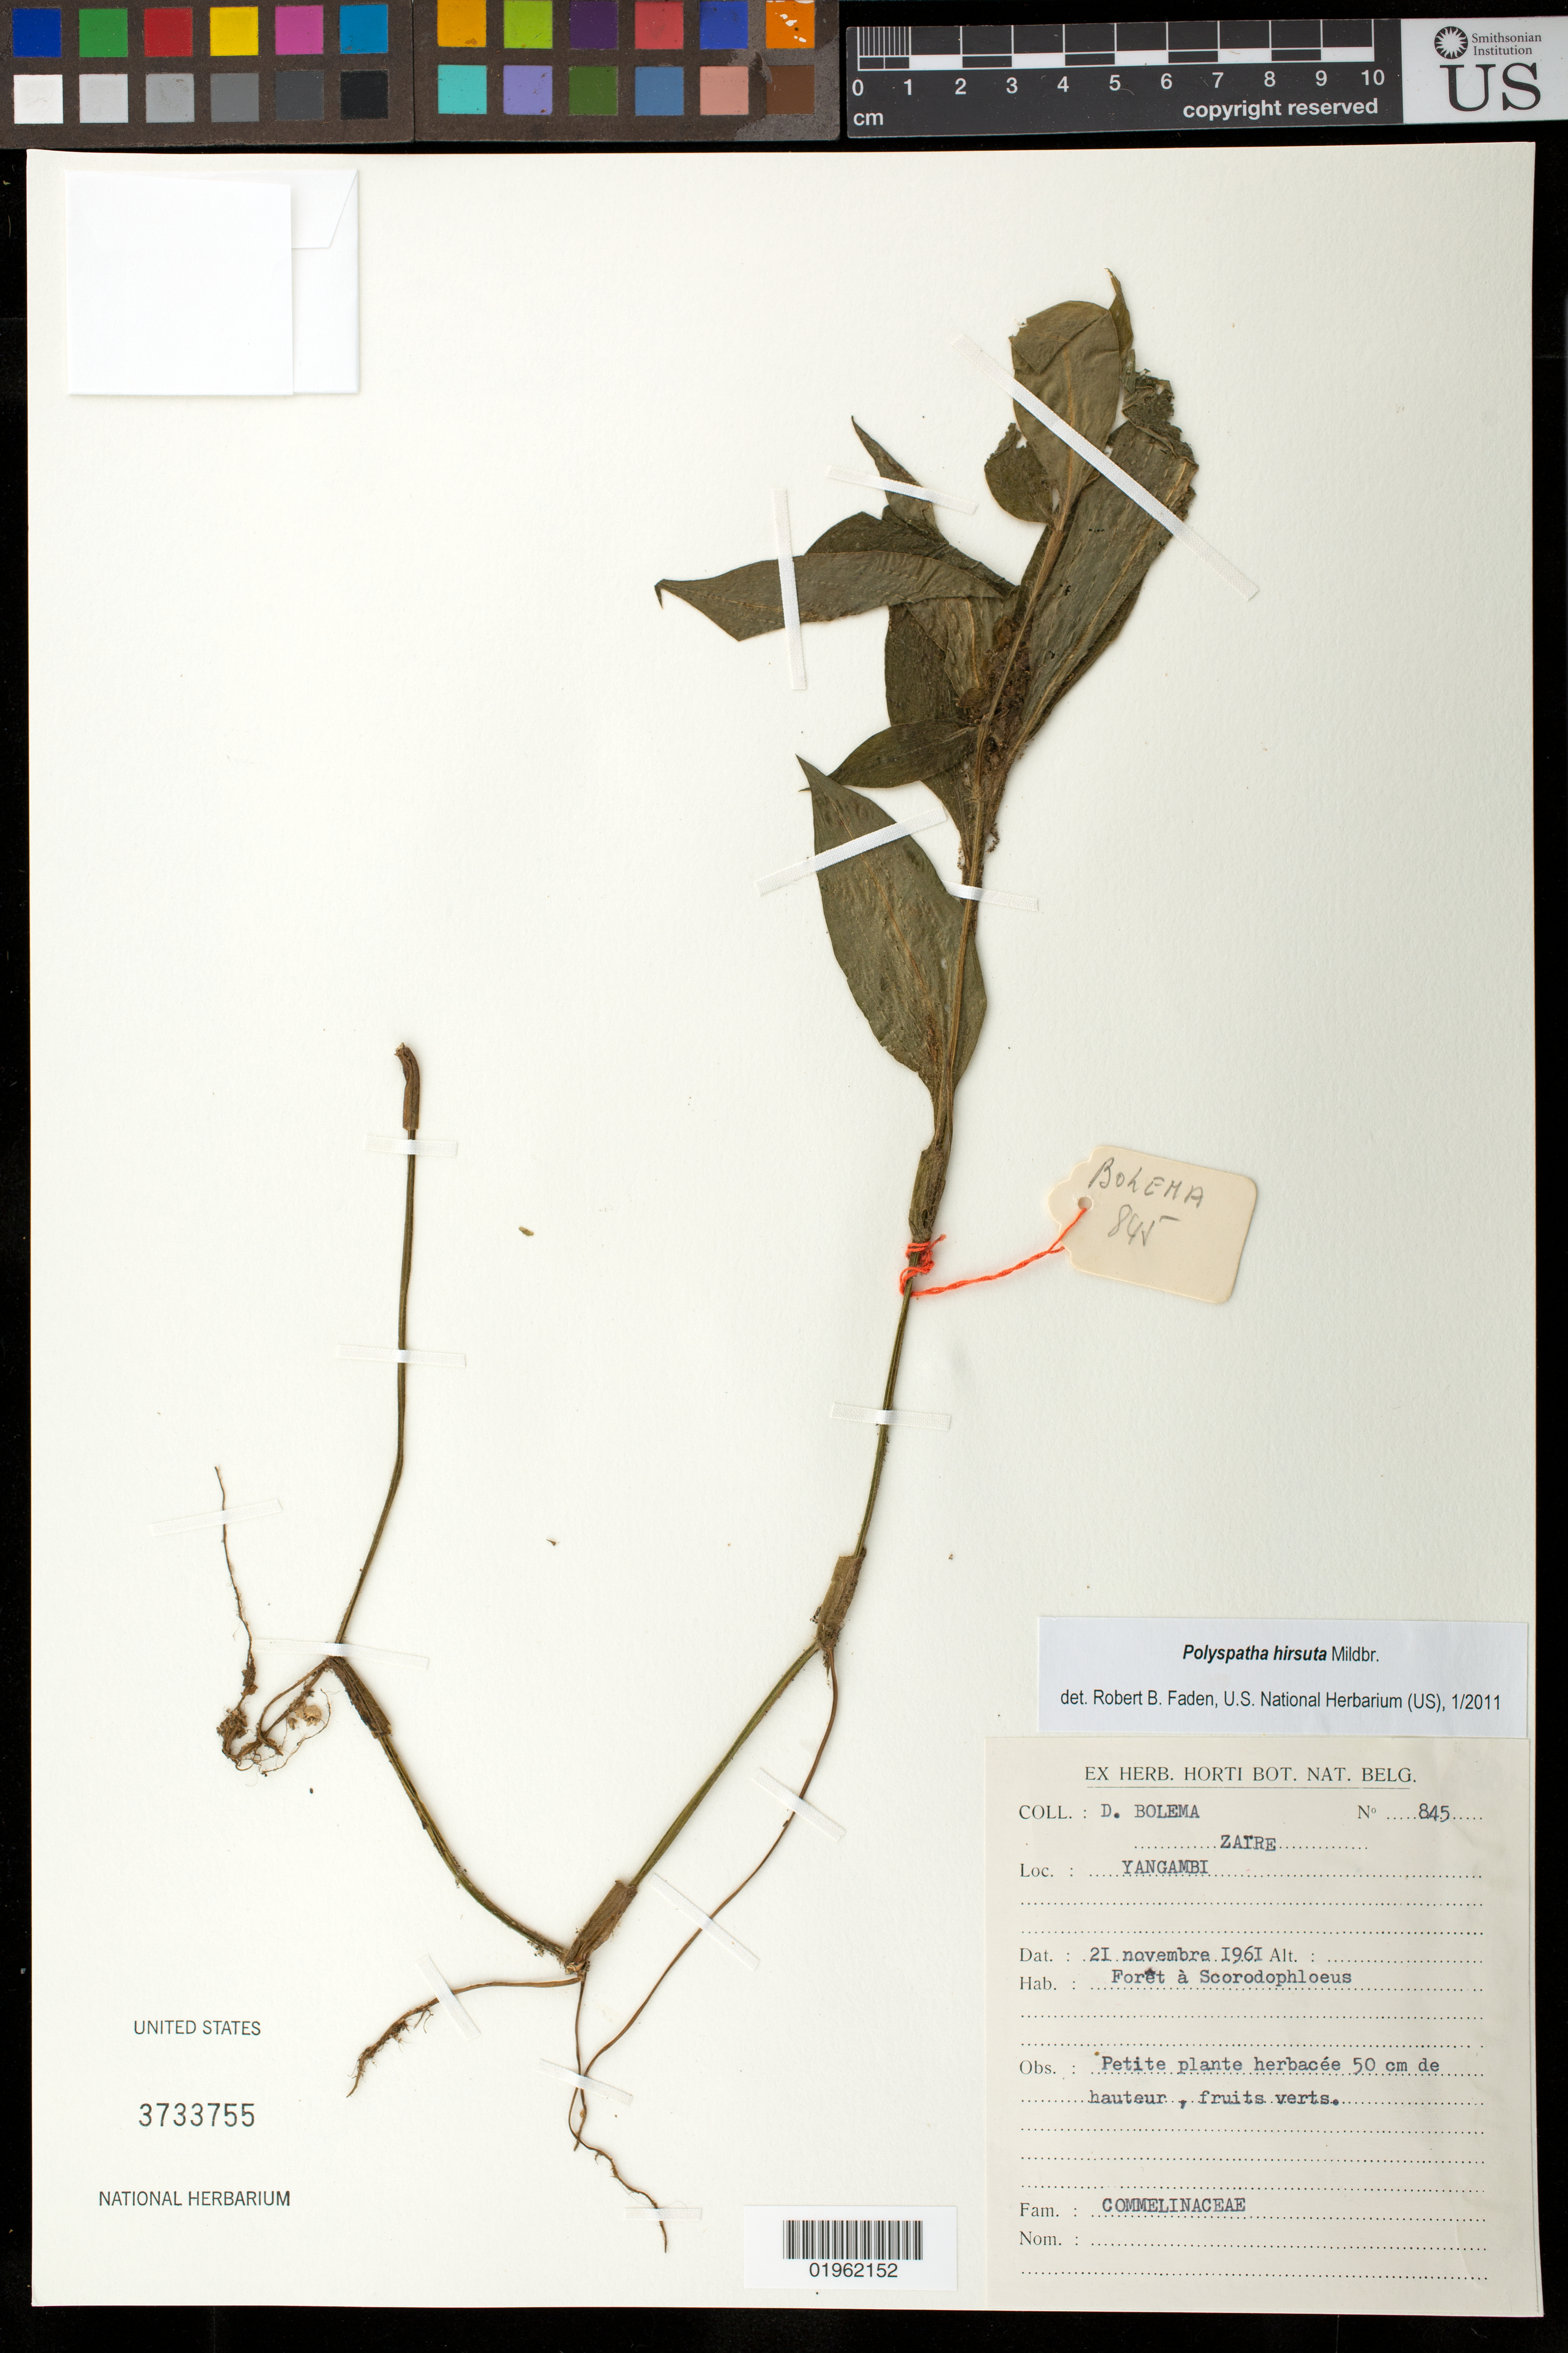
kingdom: Plantae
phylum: Tracheophyta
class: Liliopsida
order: Commelinales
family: Commelinaceae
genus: Polyspatha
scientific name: Polyspatha hirsuta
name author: Mildbr.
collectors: D. Bolema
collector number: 845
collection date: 1961-11-21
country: Congo, Democratic Republic of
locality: Yangambi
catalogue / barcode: US 3733755